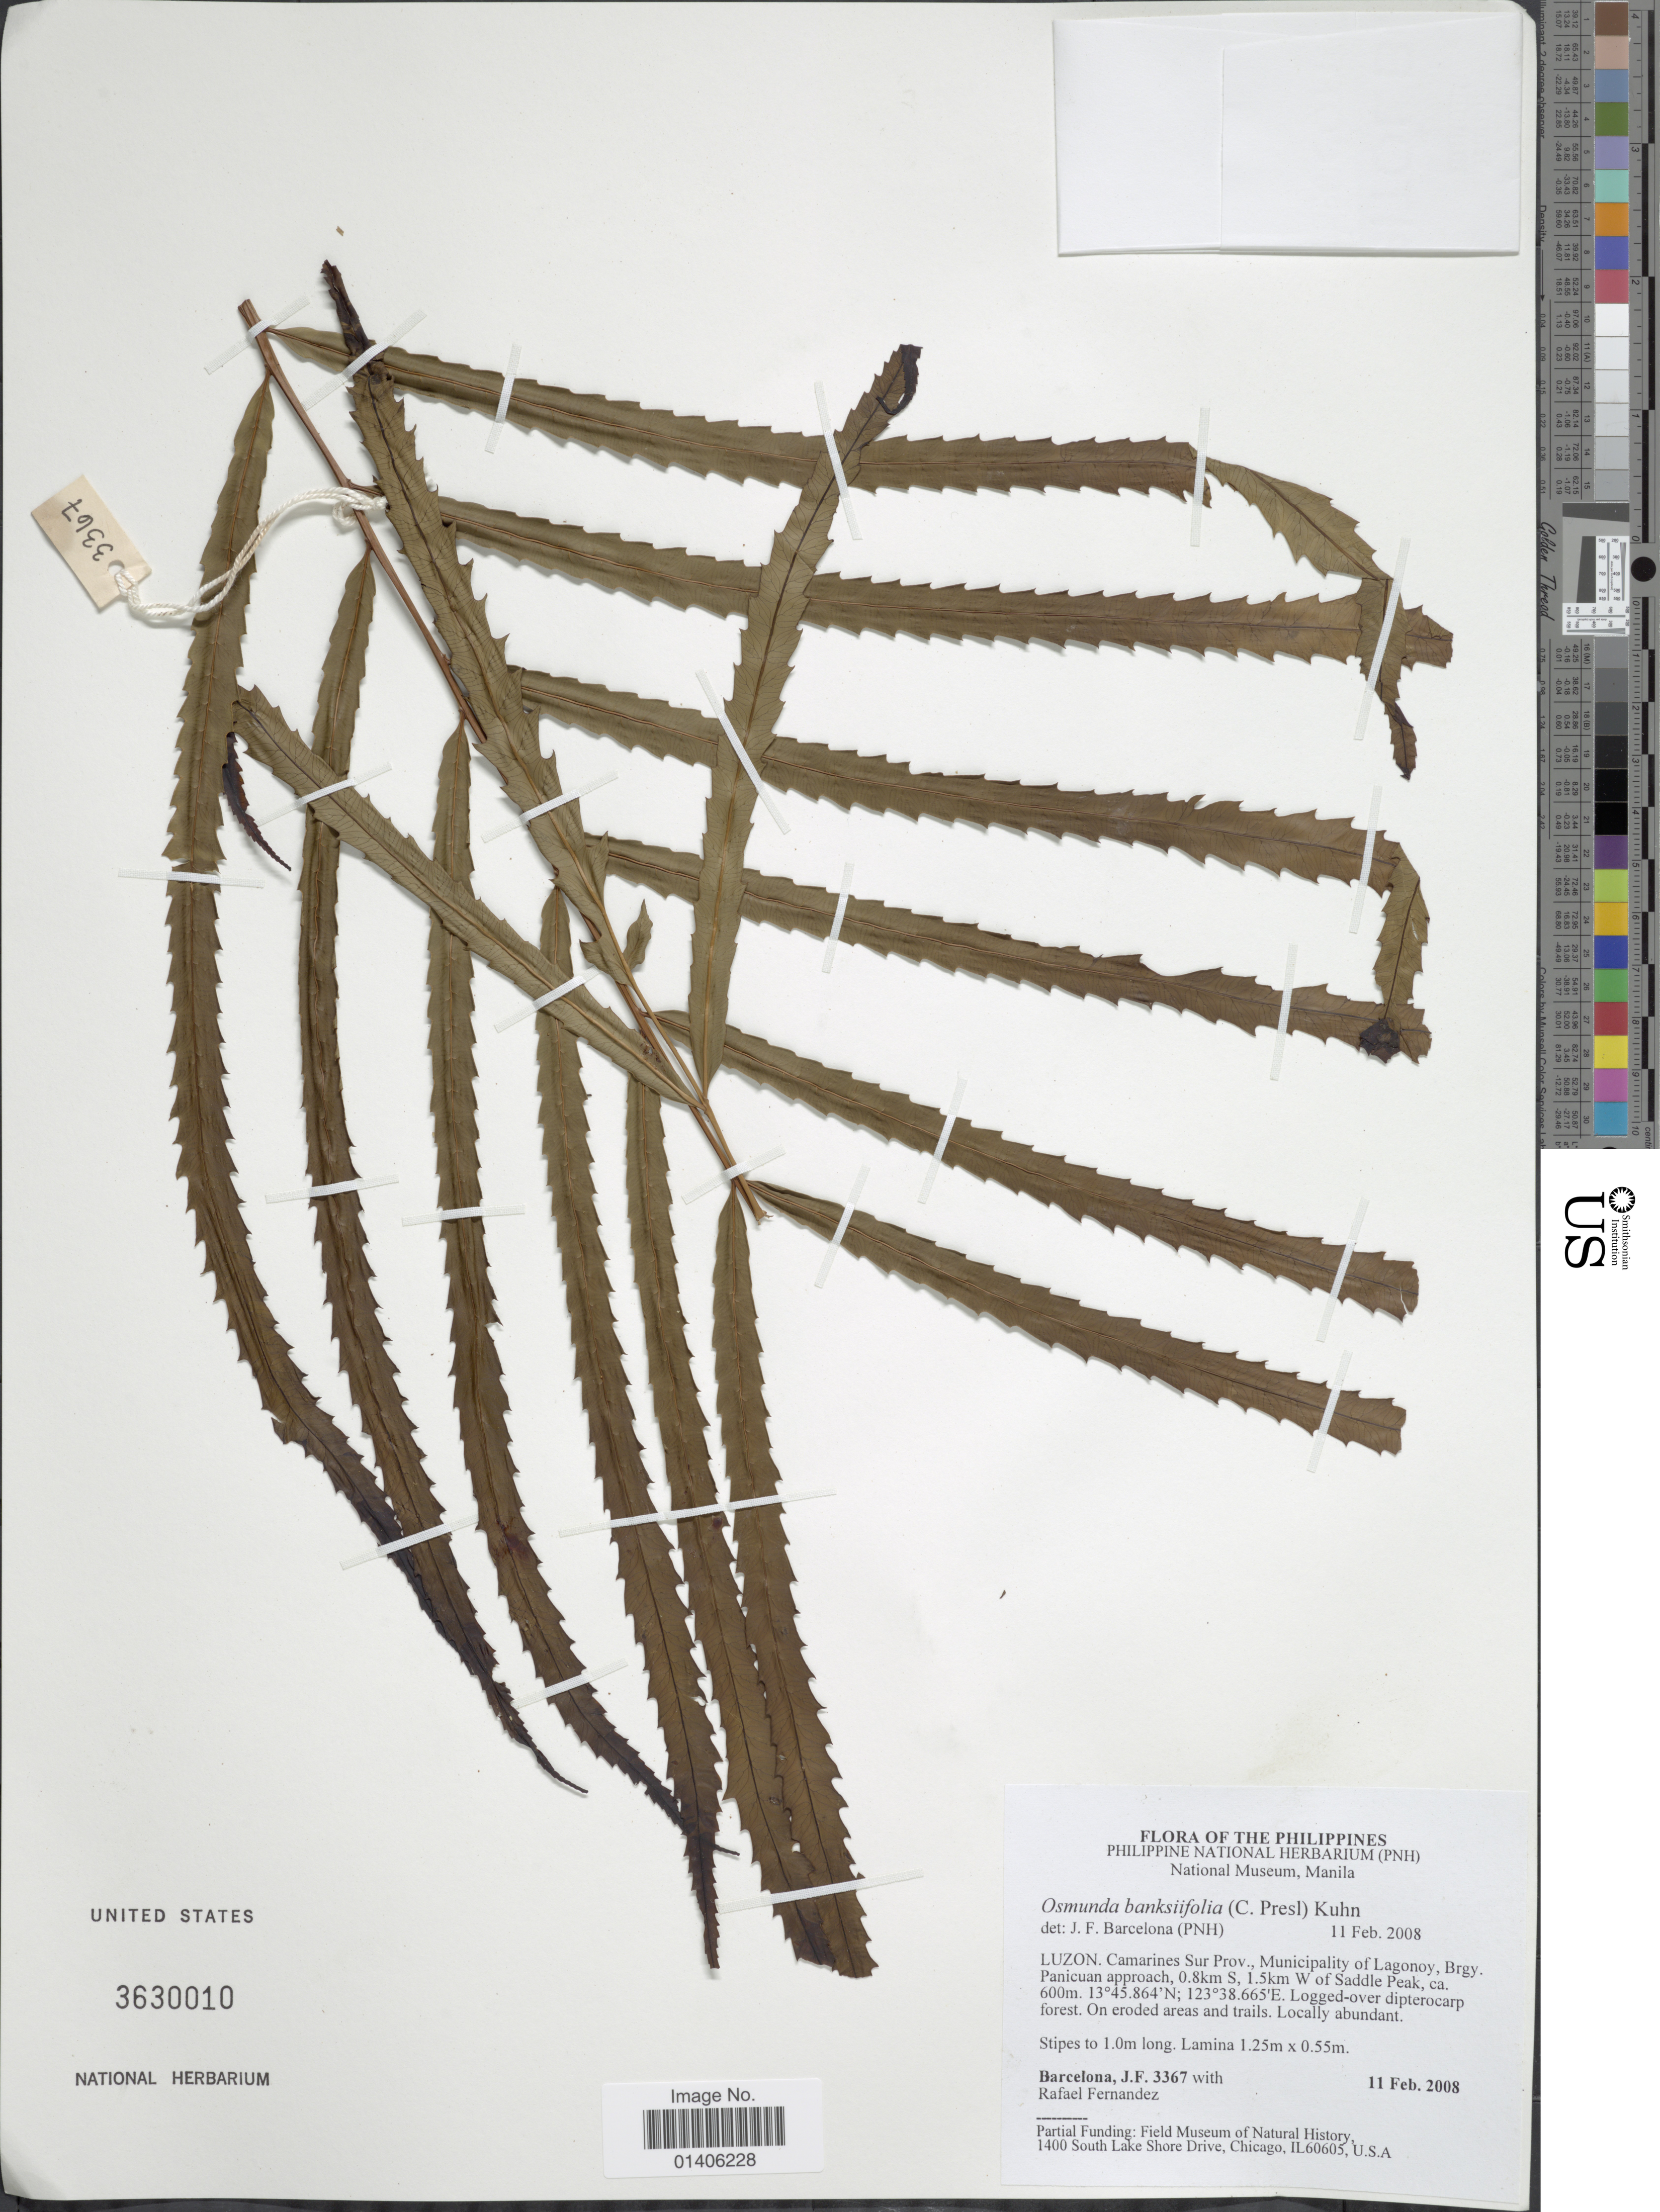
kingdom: Plantae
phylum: Tracheophyta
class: Polypodiopsida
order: Osmundales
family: Osmundaceae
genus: Osmunda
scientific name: Osmunda banksiifolia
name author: (C. Presl) Kuhn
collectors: J. F. Barcelona & R. Fernandez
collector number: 3367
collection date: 2008-02-11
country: Philippines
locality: Luzon, Camarines Sur Prov., Municipality of Lagonoy, Brgy. Panicuan approach, 0.8km S, 1.5km W of Saddle Peak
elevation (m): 600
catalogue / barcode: US 3630010